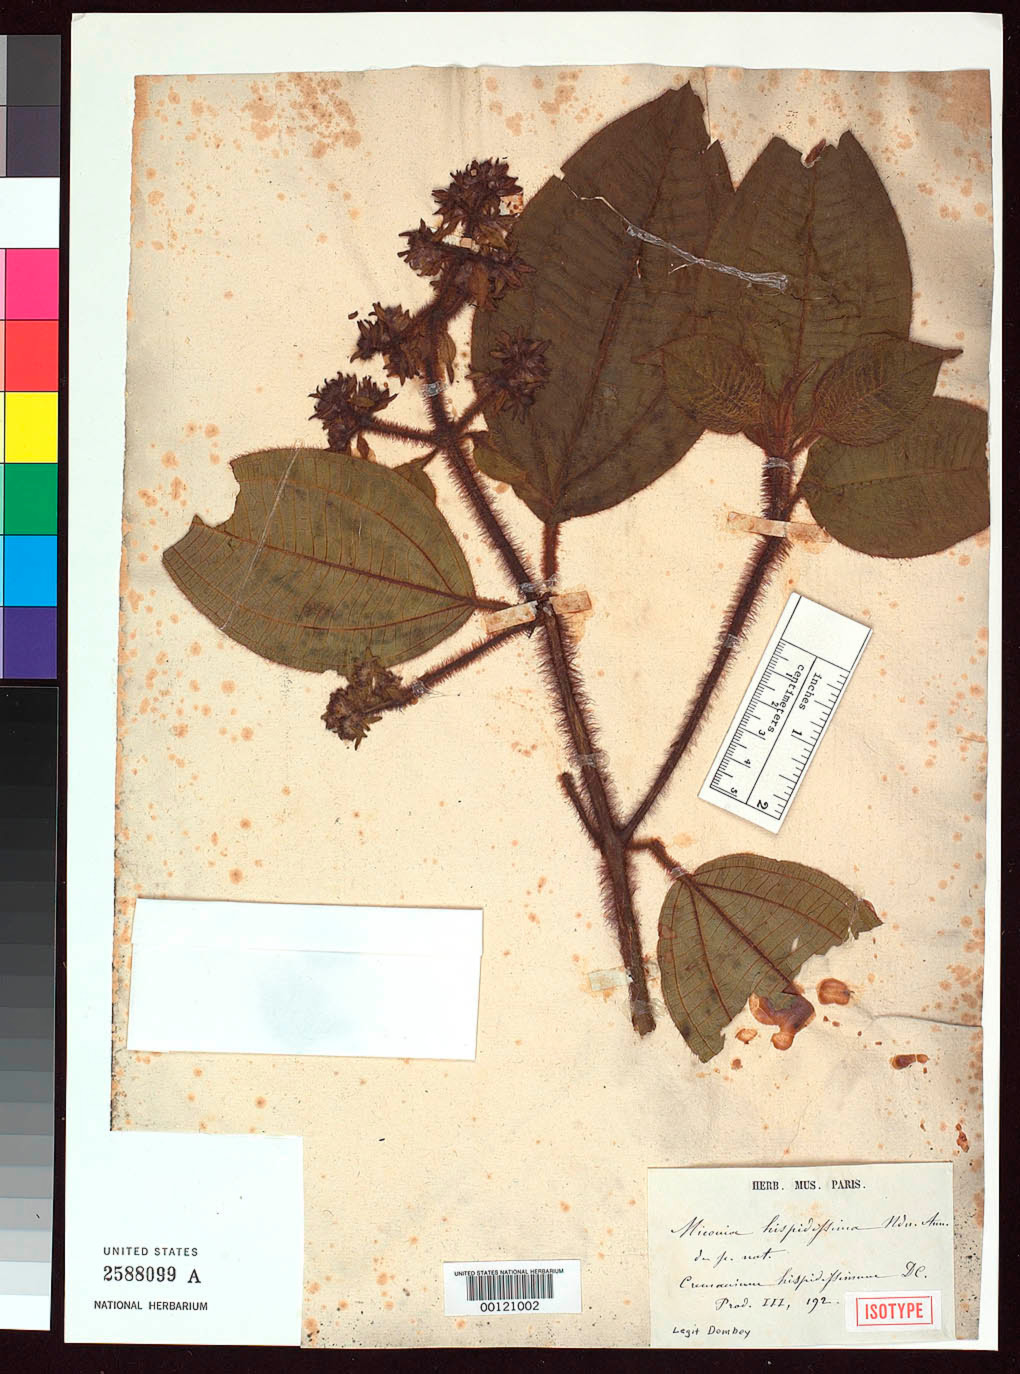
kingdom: Plantae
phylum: Tracheophyta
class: Magnoliopsida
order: Myrtales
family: Melastomataceae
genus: Cremanium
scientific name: Cremanium hispidissimum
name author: DC.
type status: Isotype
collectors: J. Dombey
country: Peru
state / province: San Martín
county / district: Mariscal Cáceres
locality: Rio Huallaga, margen Derecha del; Balsa Probana; dtto. Tocache Nuevo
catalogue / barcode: US 2588099A